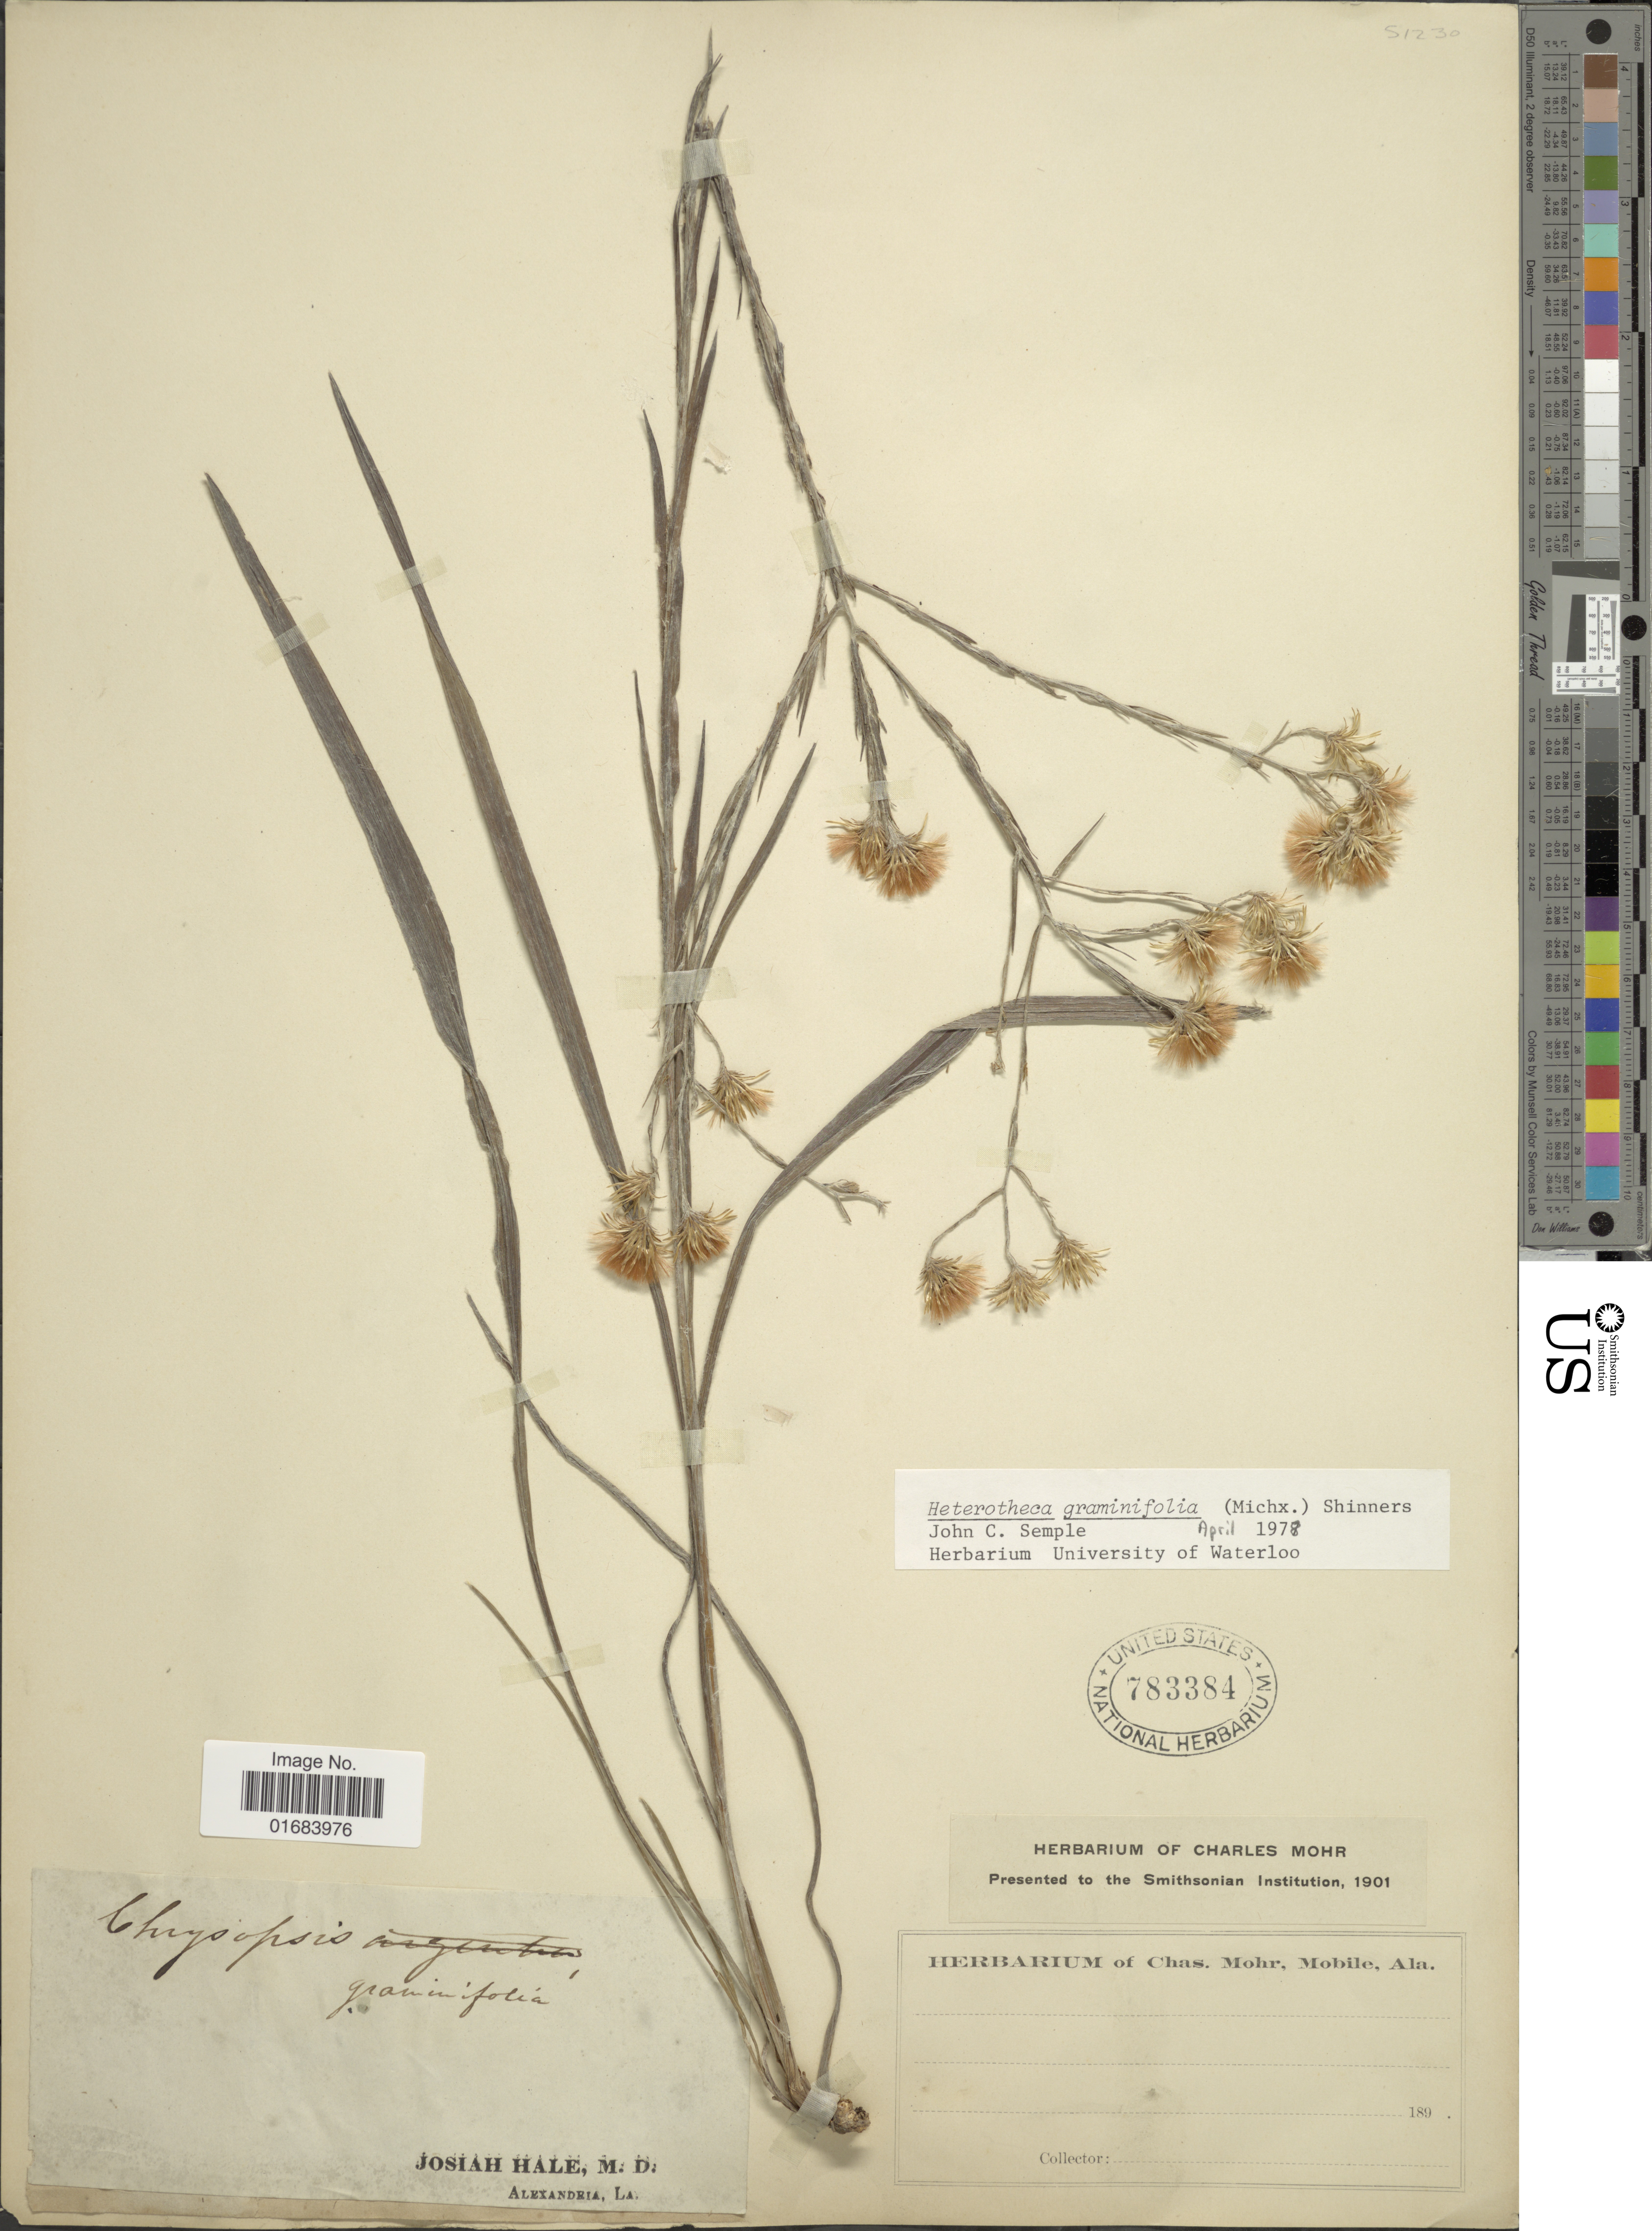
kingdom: Plantae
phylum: Tracheophyta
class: Magnoliopsida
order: Asterales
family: Asteraceae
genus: Pityopsis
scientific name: Pityopsis graminifolia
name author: (Michx.) Nutt.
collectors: J. Hale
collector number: s,n,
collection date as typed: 189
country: United States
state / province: Louisiana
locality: Alexandria.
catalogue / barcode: US 783384